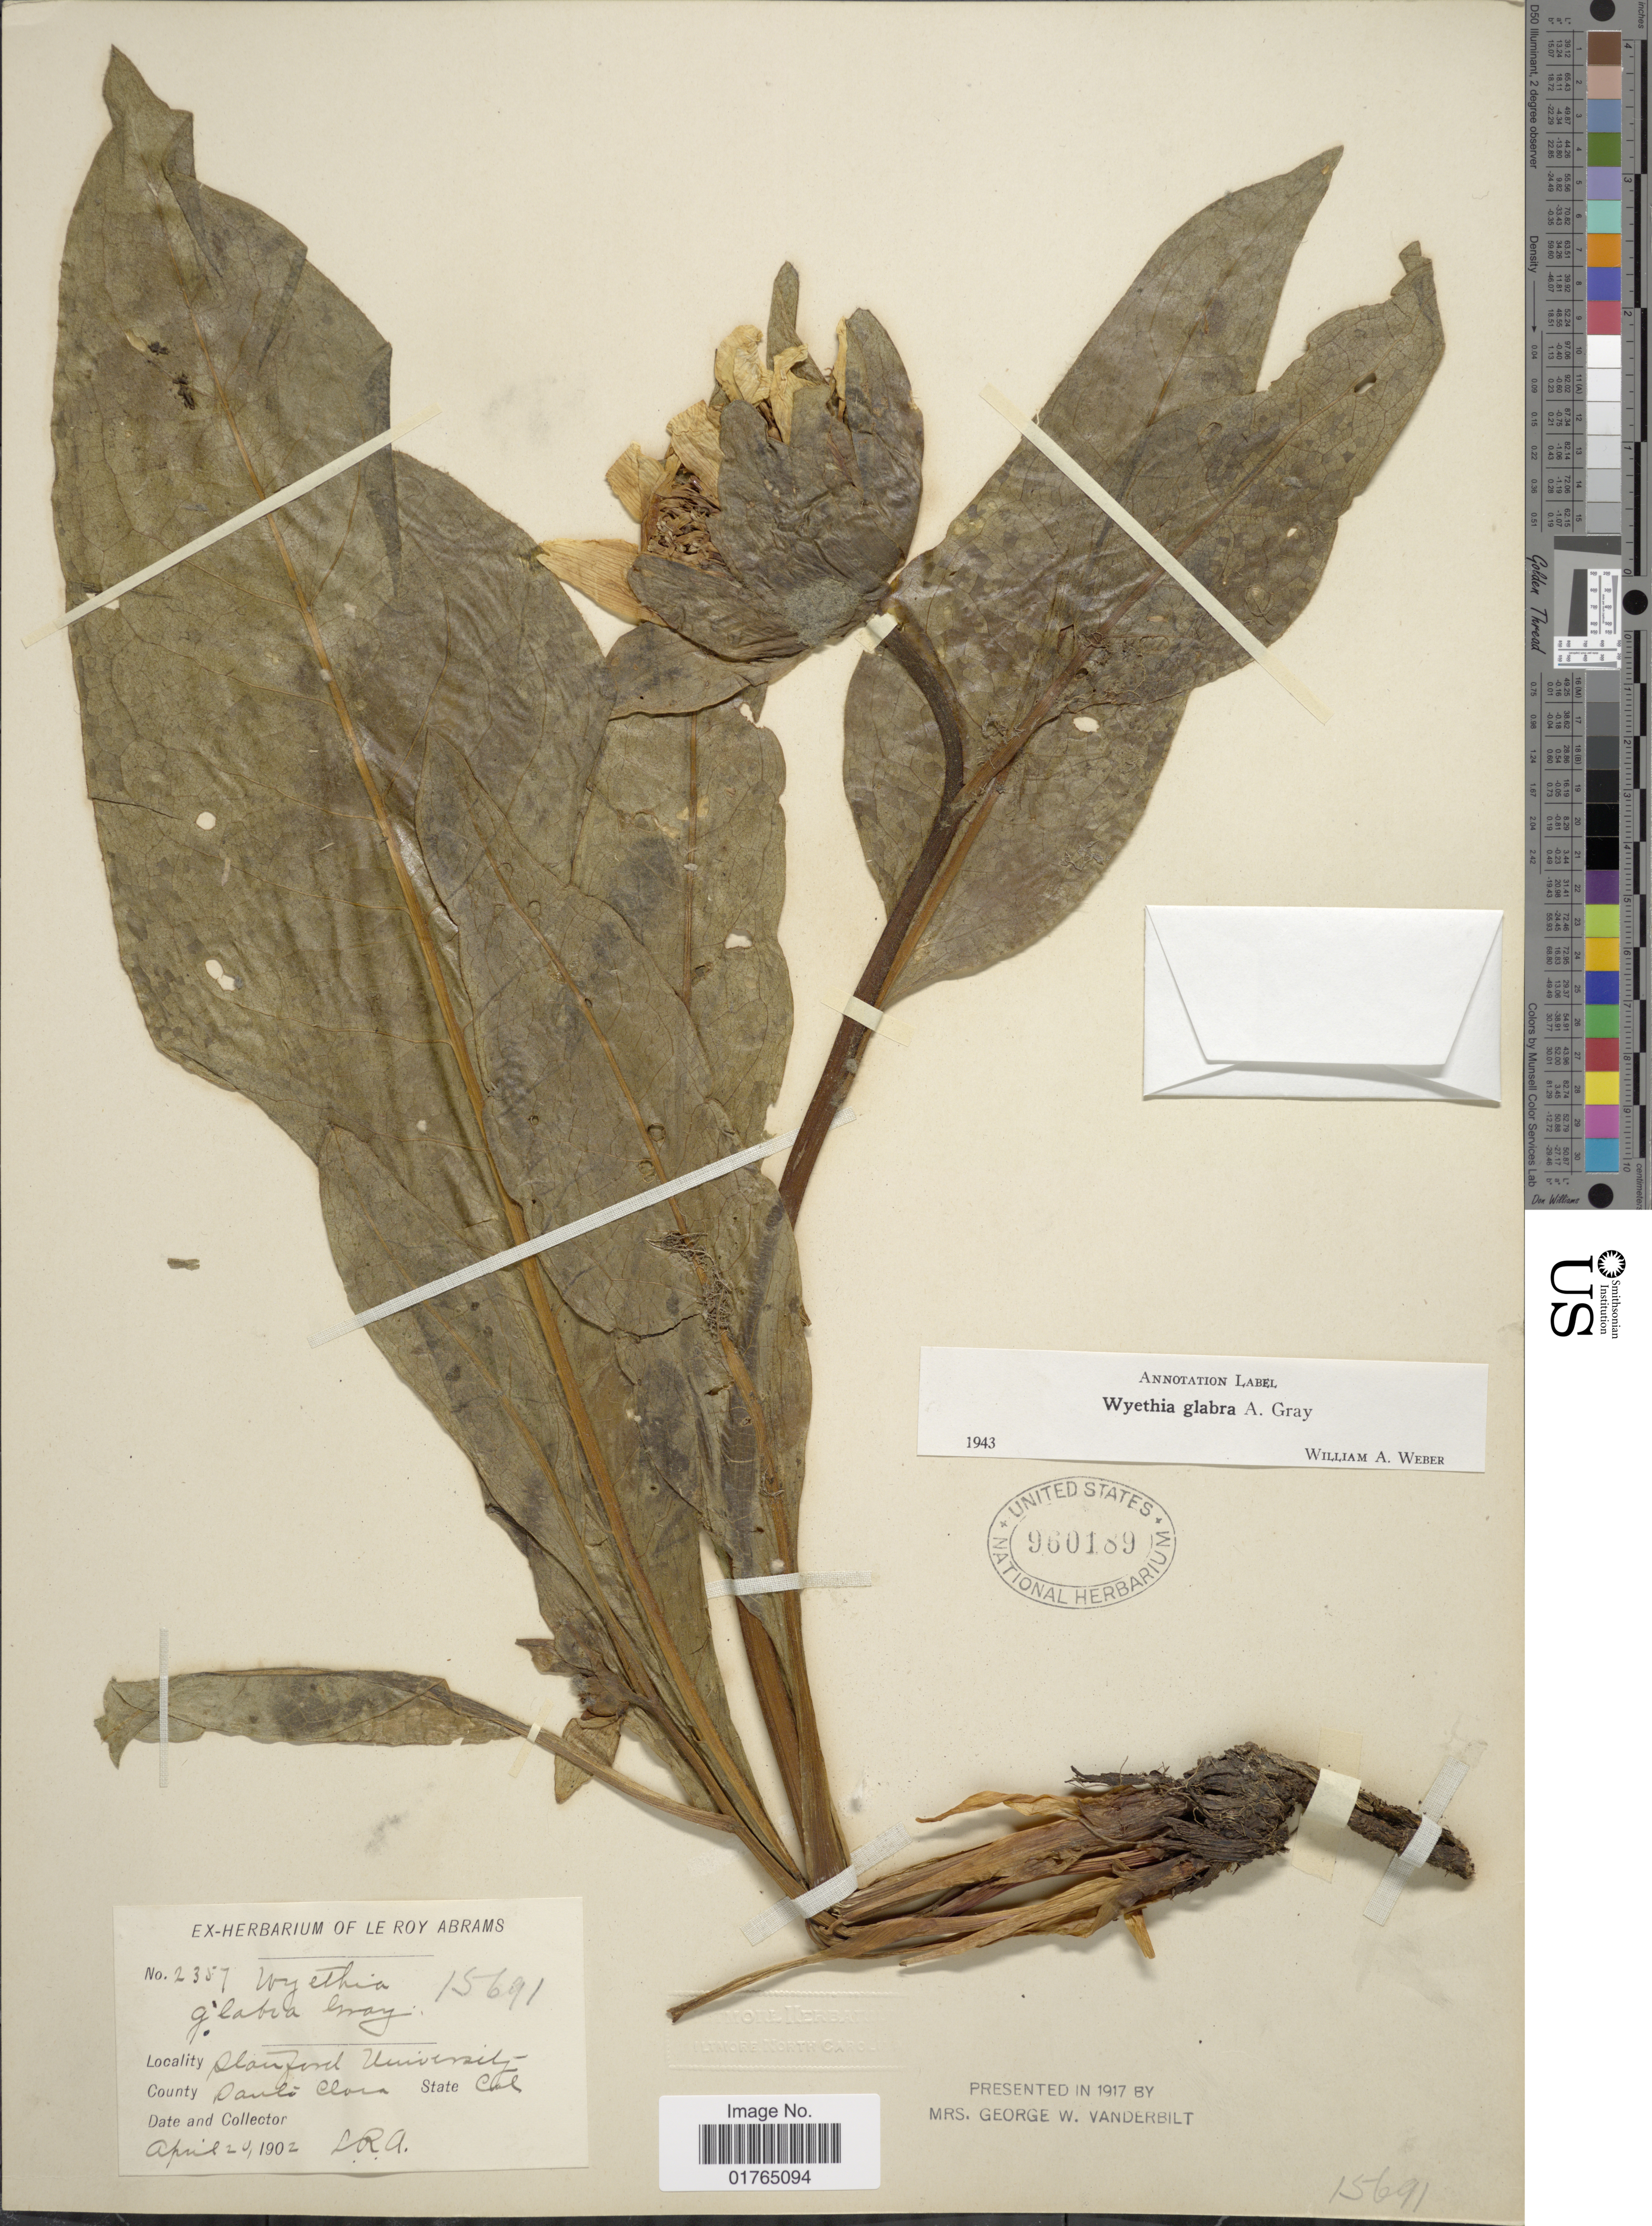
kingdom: Plantae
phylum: Tracheophyta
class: Magnoliopsida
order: Asterales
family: Asteraceae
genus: Wyethia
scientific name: Wyethia glabra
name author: A. Gray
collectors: L. Abrams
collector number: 2357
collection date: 1902-04-20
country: United States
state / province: California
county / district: Santa Clara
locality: Stanford University, Santa Clara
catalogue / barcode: US 960189